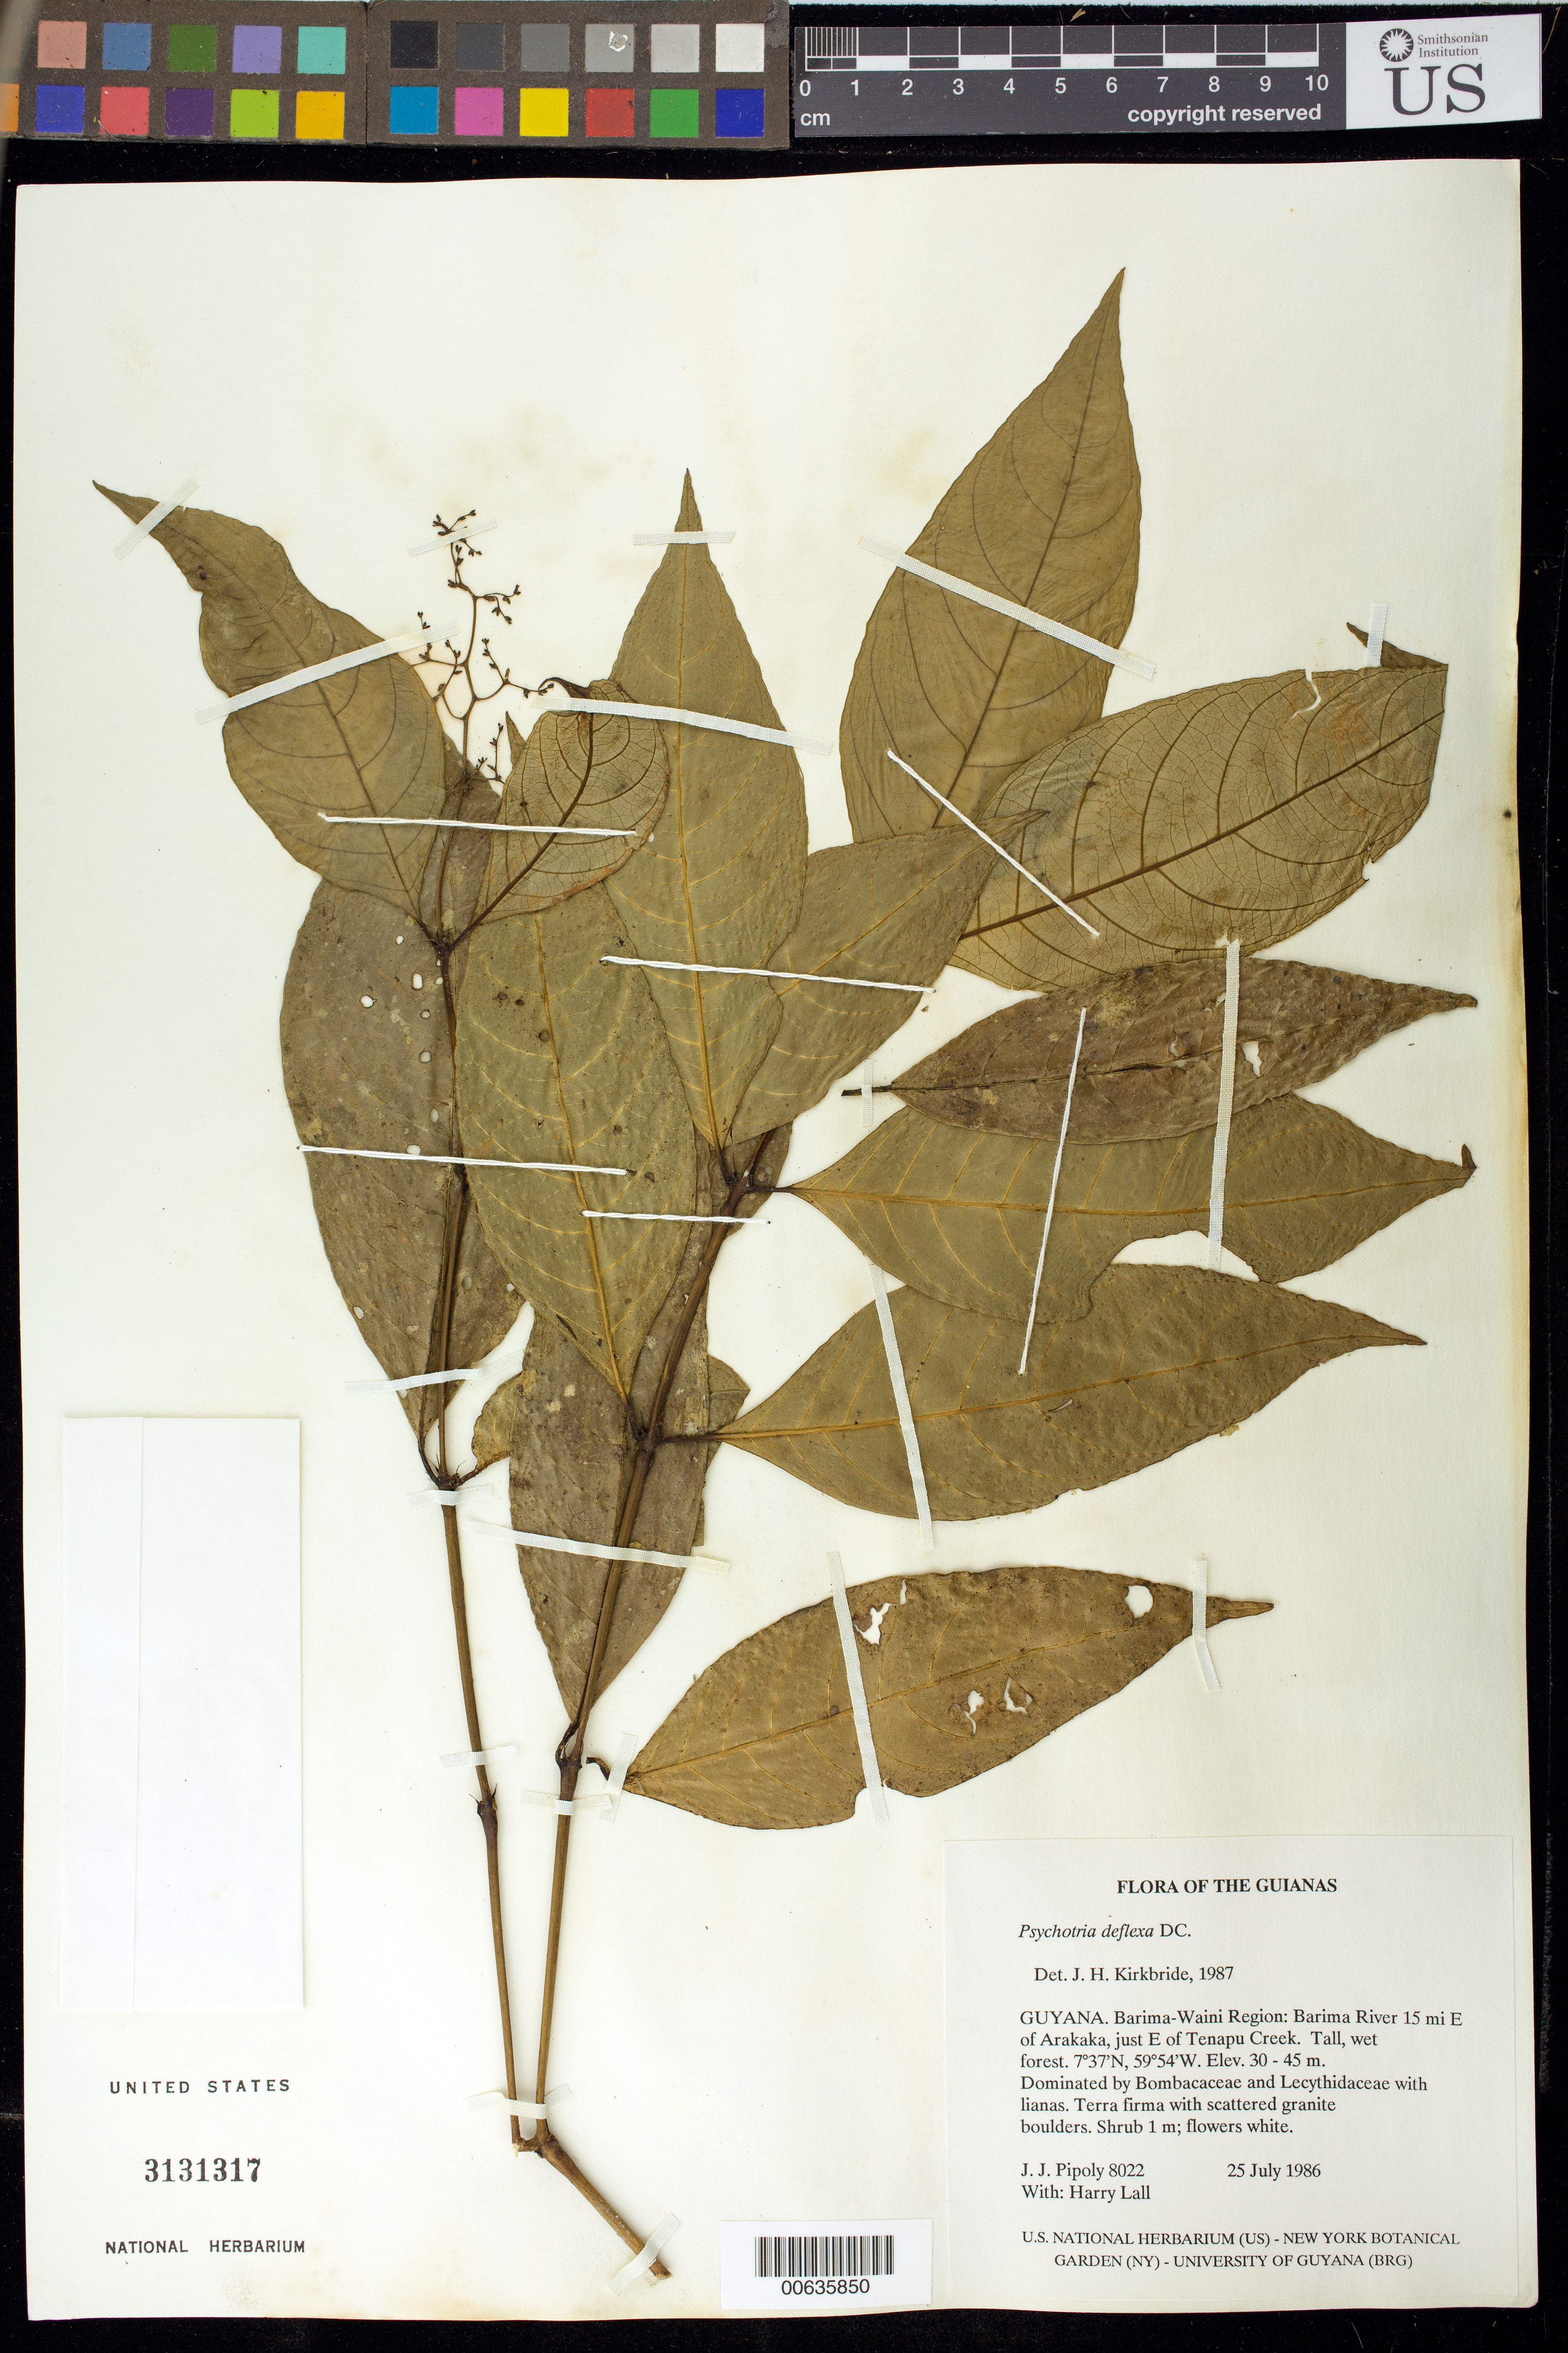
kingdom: Plantae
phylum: Tracheophyta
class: Magnoliopsida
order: Gentianales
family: Rubiaceae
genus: Palicourea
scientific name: Palicourea deflexa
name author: (DC.) Borhidi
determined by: Kirkbride, J. H., Jr.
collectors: J. J. Pipoly & H. Lall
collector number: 8022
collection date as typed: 25 July 1986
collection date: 1986-07-25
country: Guyana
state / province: Barima-Waini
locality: Barima River 15 mi E of Arakaka, just E of Tenapu Creek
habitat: Tall, wet forest dominated by Bombacaceae and Lecythidaceae with lianas. Terra firma with scattered granite boulders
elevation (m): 30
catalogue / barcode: US 3131317